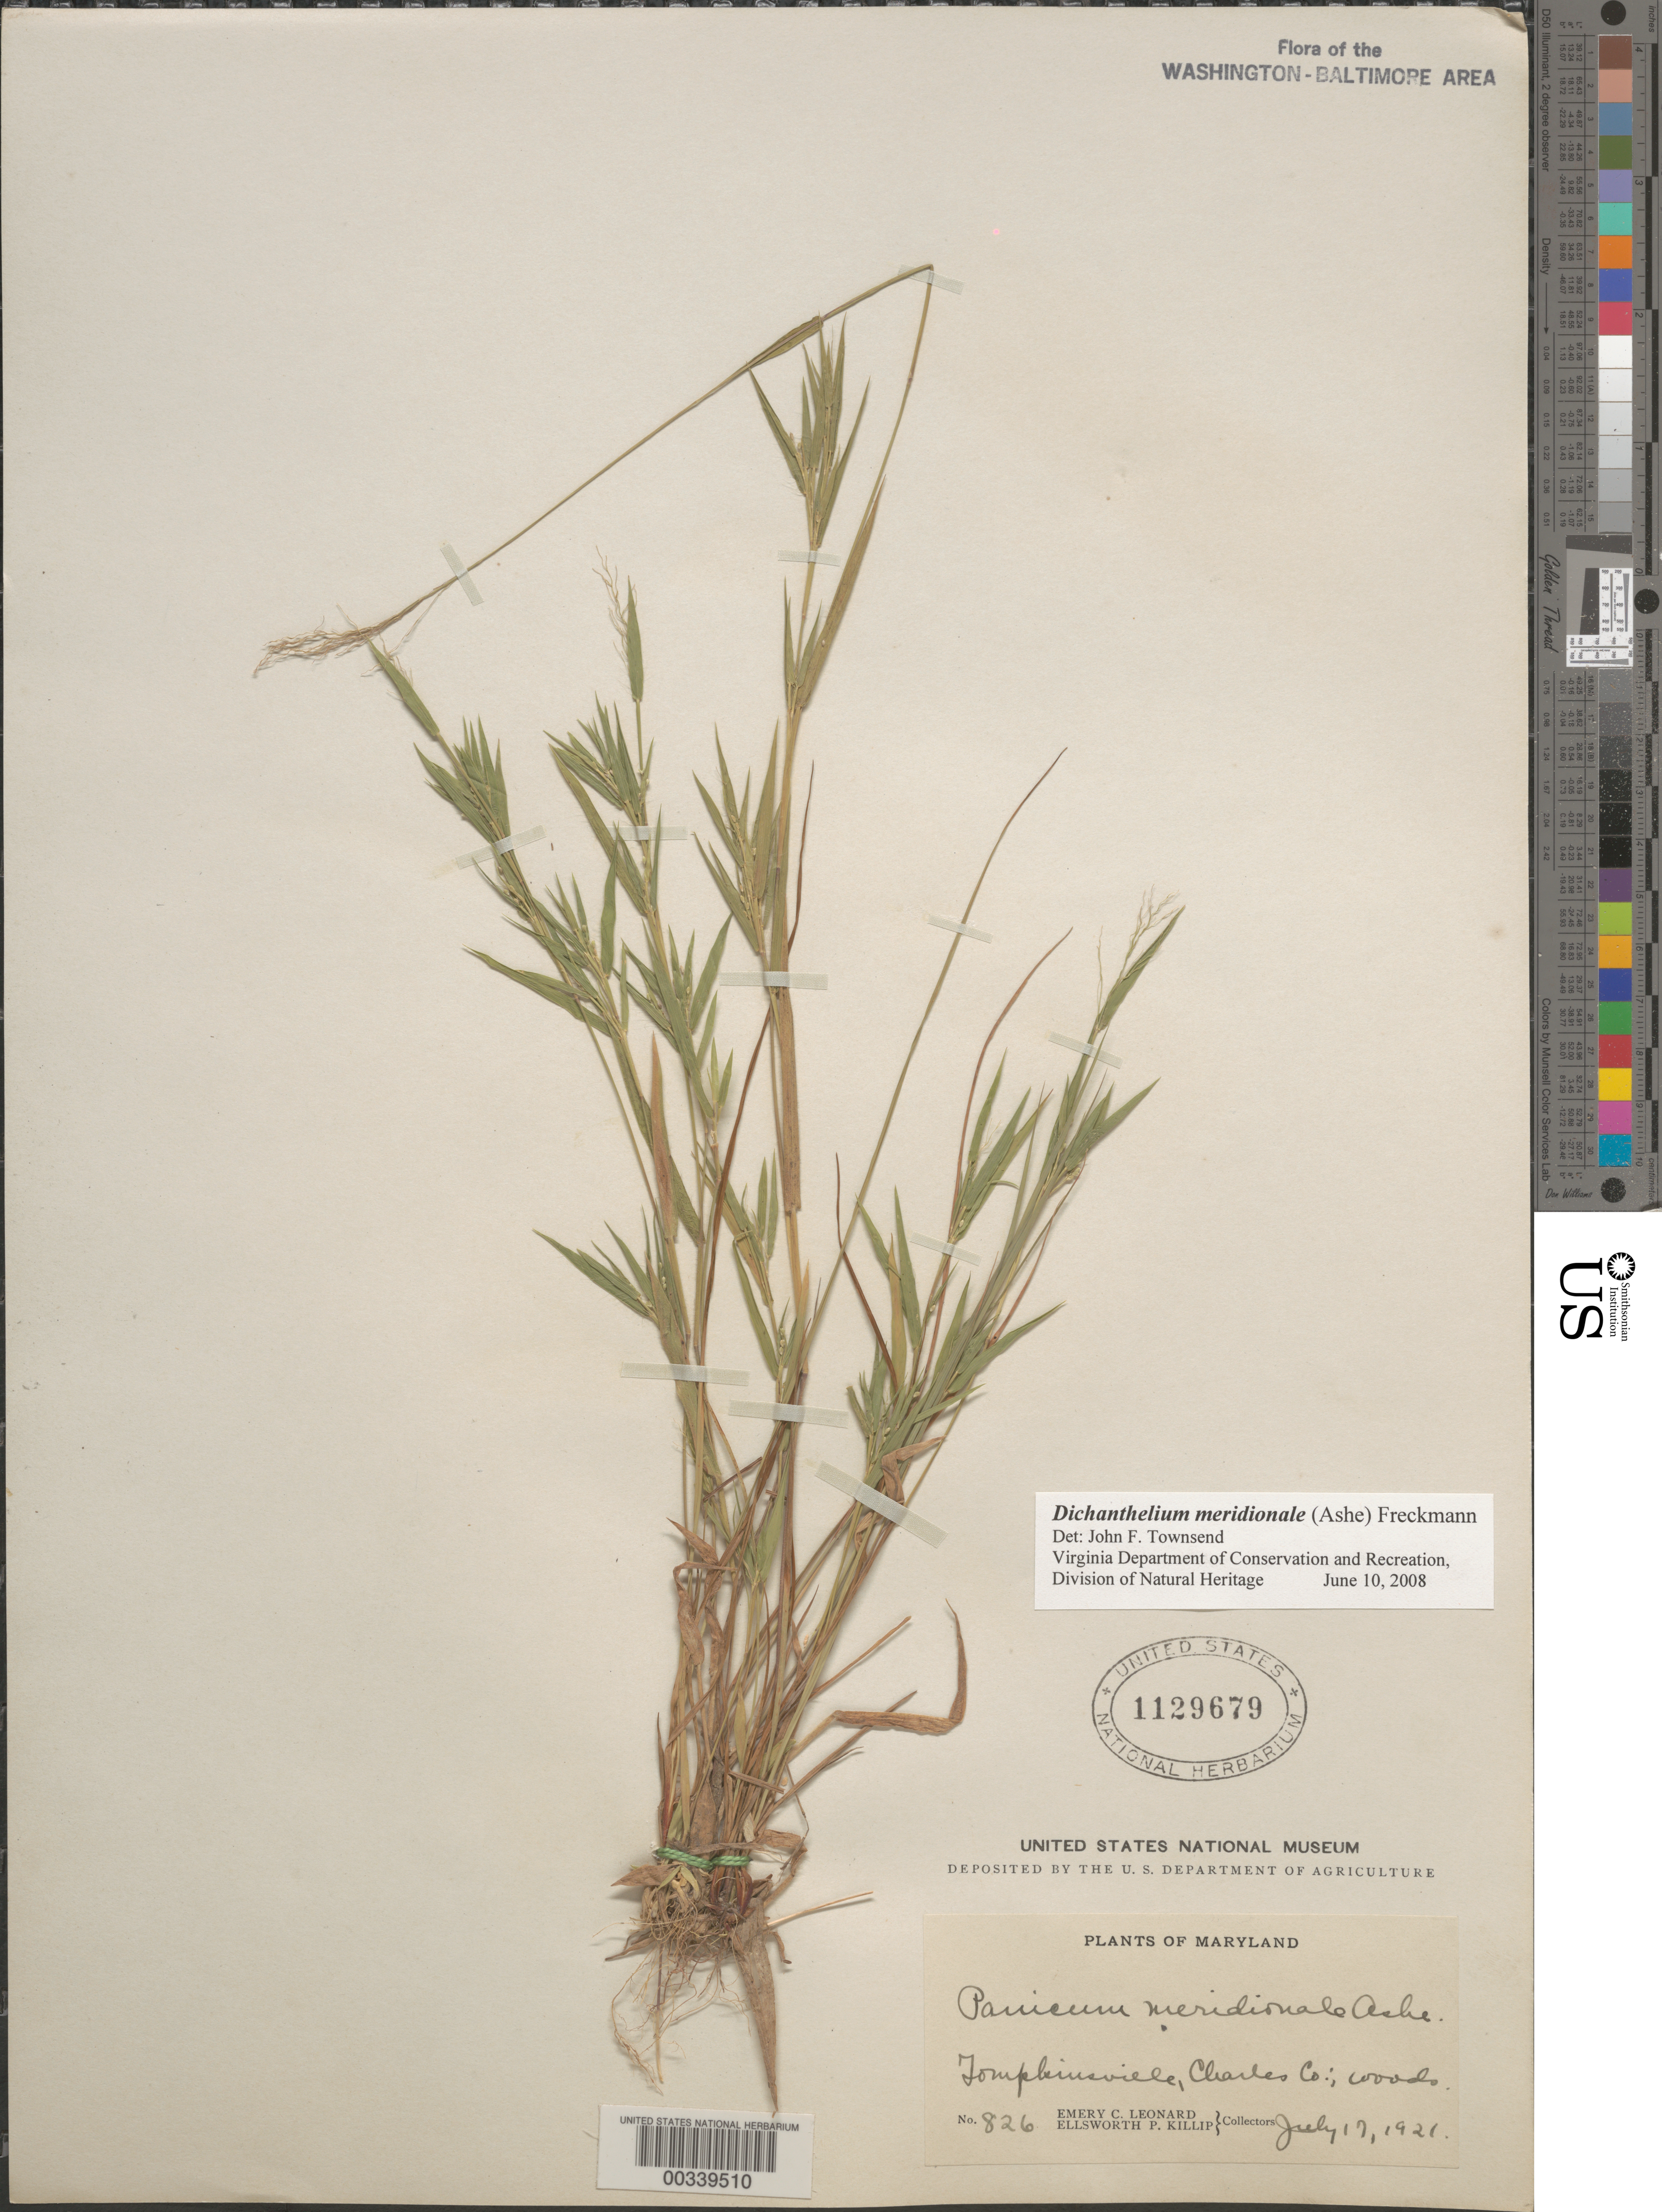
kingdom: Plantae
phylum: Tracheophyta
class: Liliopsida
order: Poales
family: Poaceae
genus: Dichanthelium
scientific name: Dichanthelium meridionale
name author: (Ashe) Freckmann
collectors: E. C. Leonard & E. P. Killip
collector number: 826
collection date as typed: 17 Jul 1921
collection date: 1921-07-17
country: United States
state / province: Maryland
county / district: Charles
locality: Tompkinsville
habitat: Woods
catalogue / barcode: US 1129679